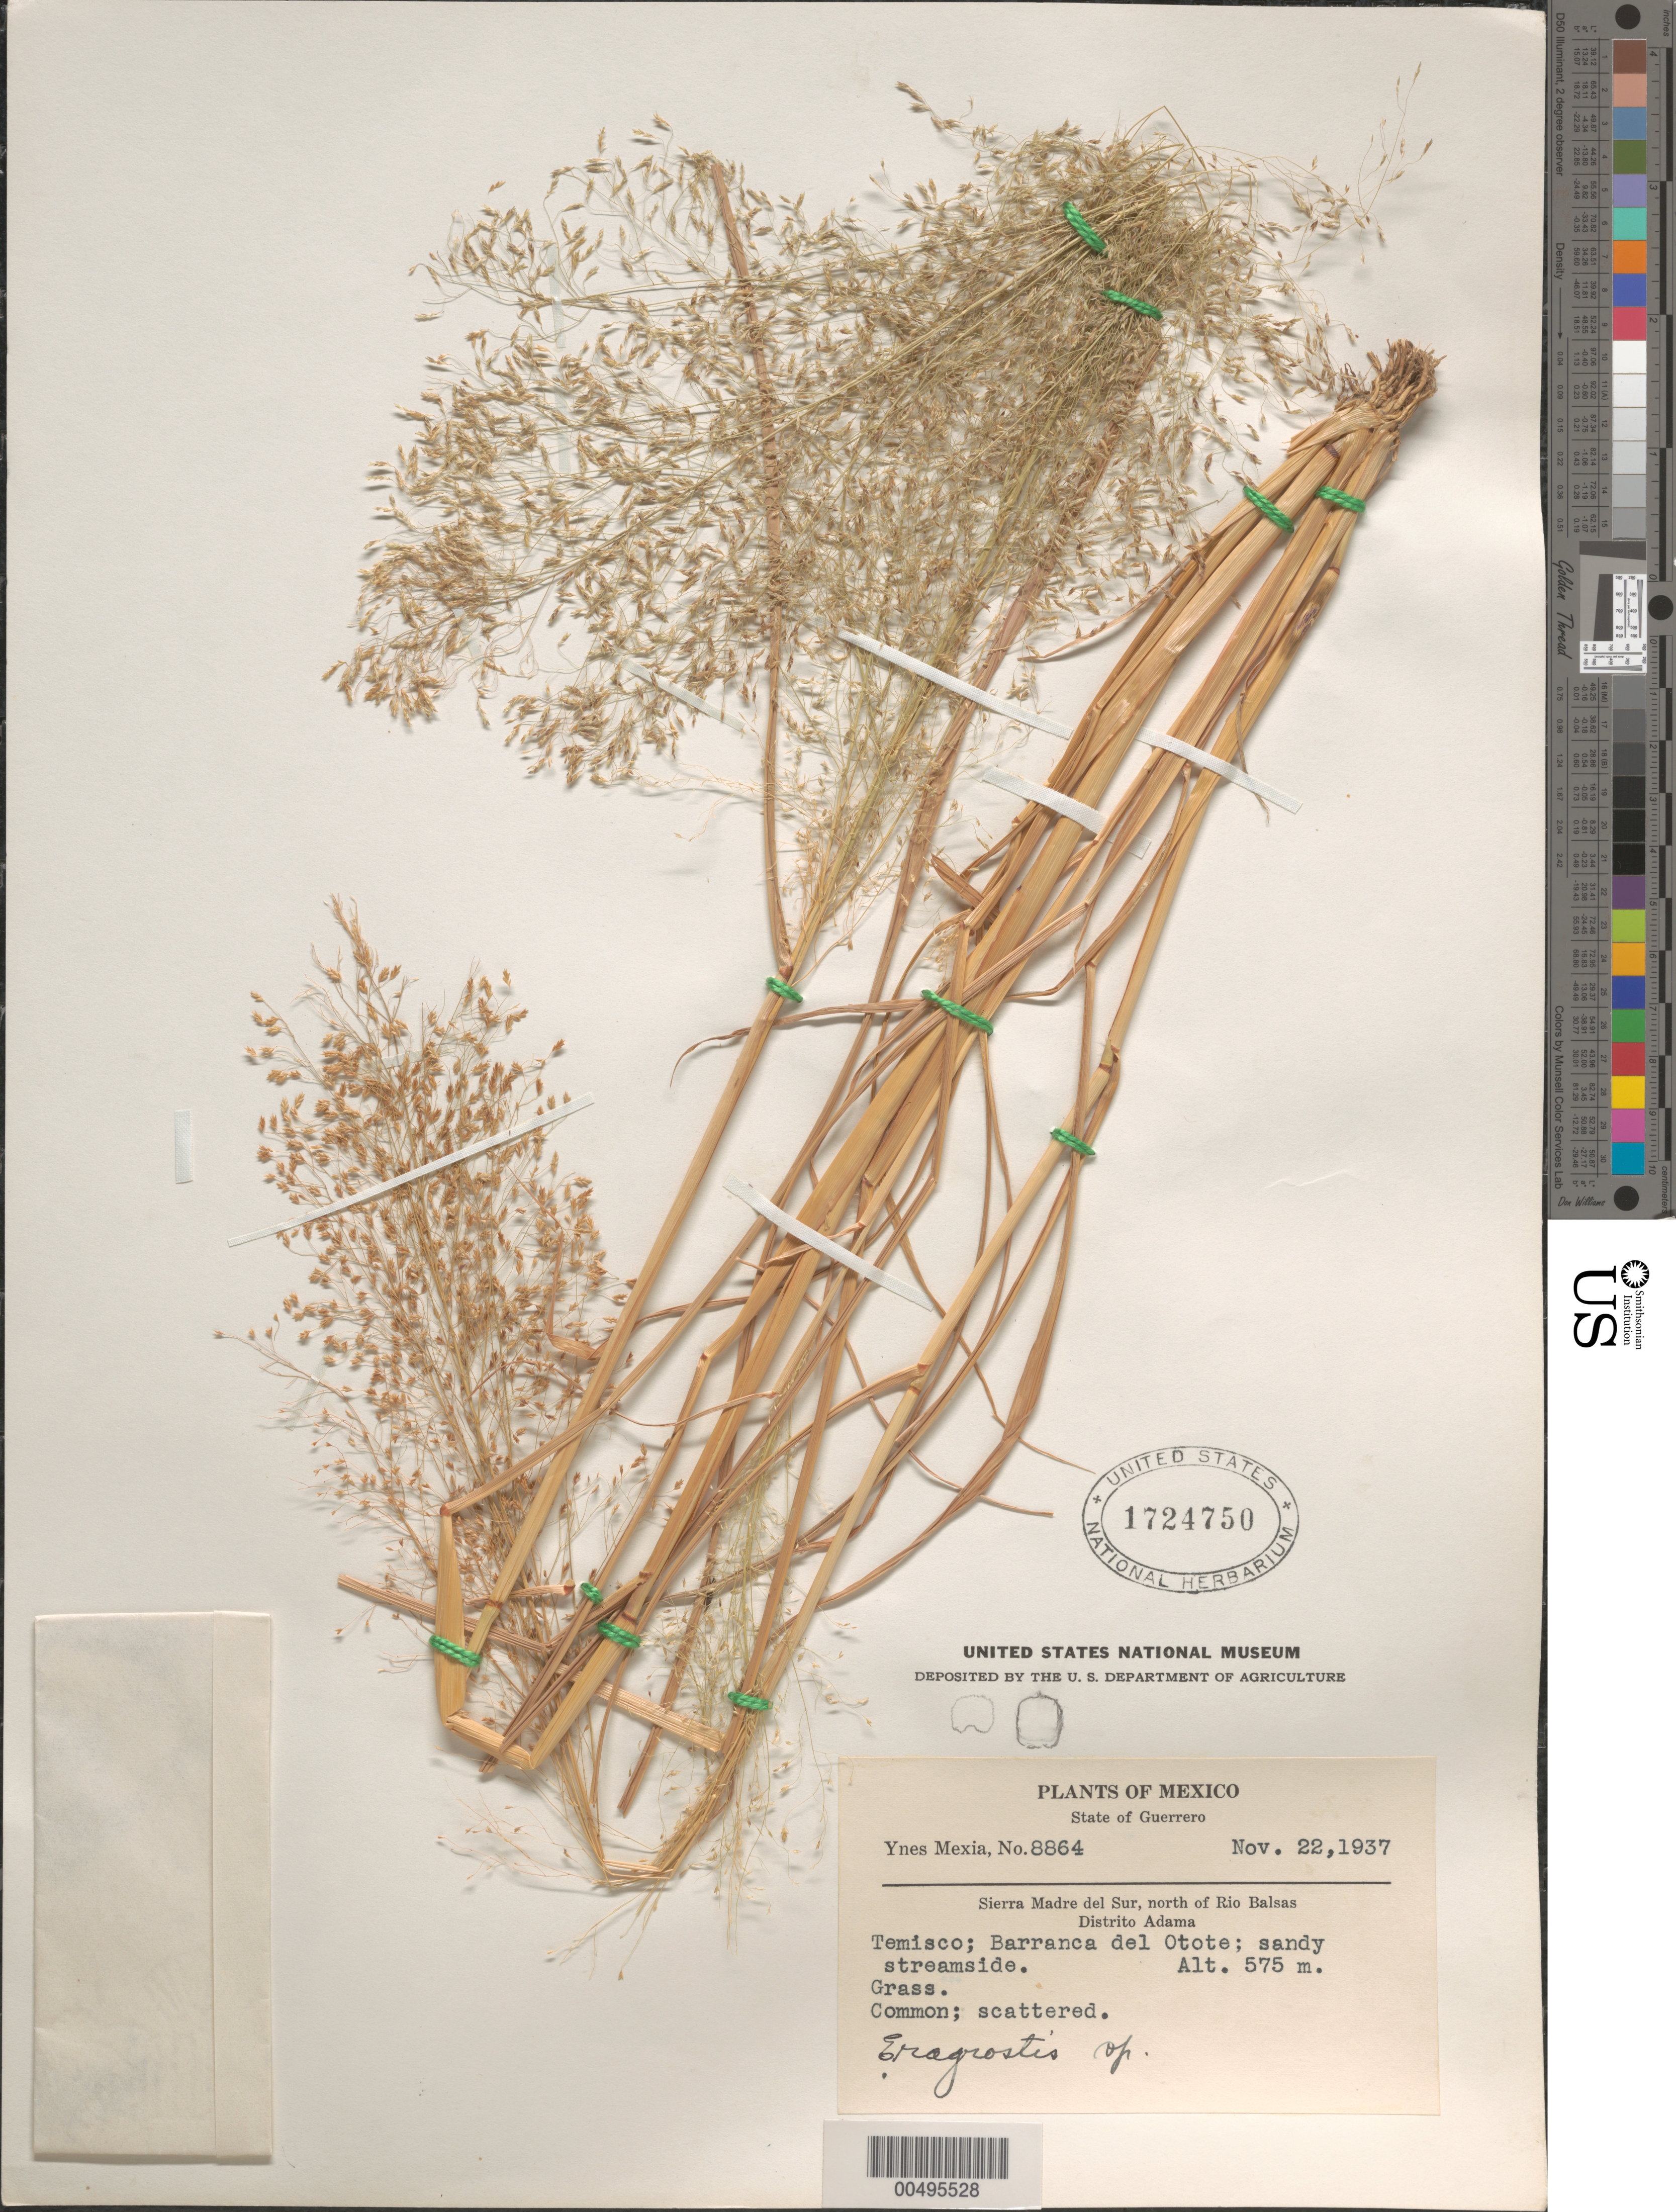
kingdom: Plantae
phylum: Tracheophyta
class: Liliopsida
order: Poales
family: Poaceae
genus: Eragrostis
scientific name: Eragrostis glandulosa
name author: L.H. Harv.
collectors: Y. Mexia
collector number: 8864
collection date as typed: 22 Nov 1937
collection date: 1937-11-22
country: Mexico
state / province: Guerrero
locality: Sierra Madre del Sur, N of Rio Balsas, Adama Dist., Temisco, Barranca del Otote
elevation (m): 575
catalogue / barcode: US 1724750